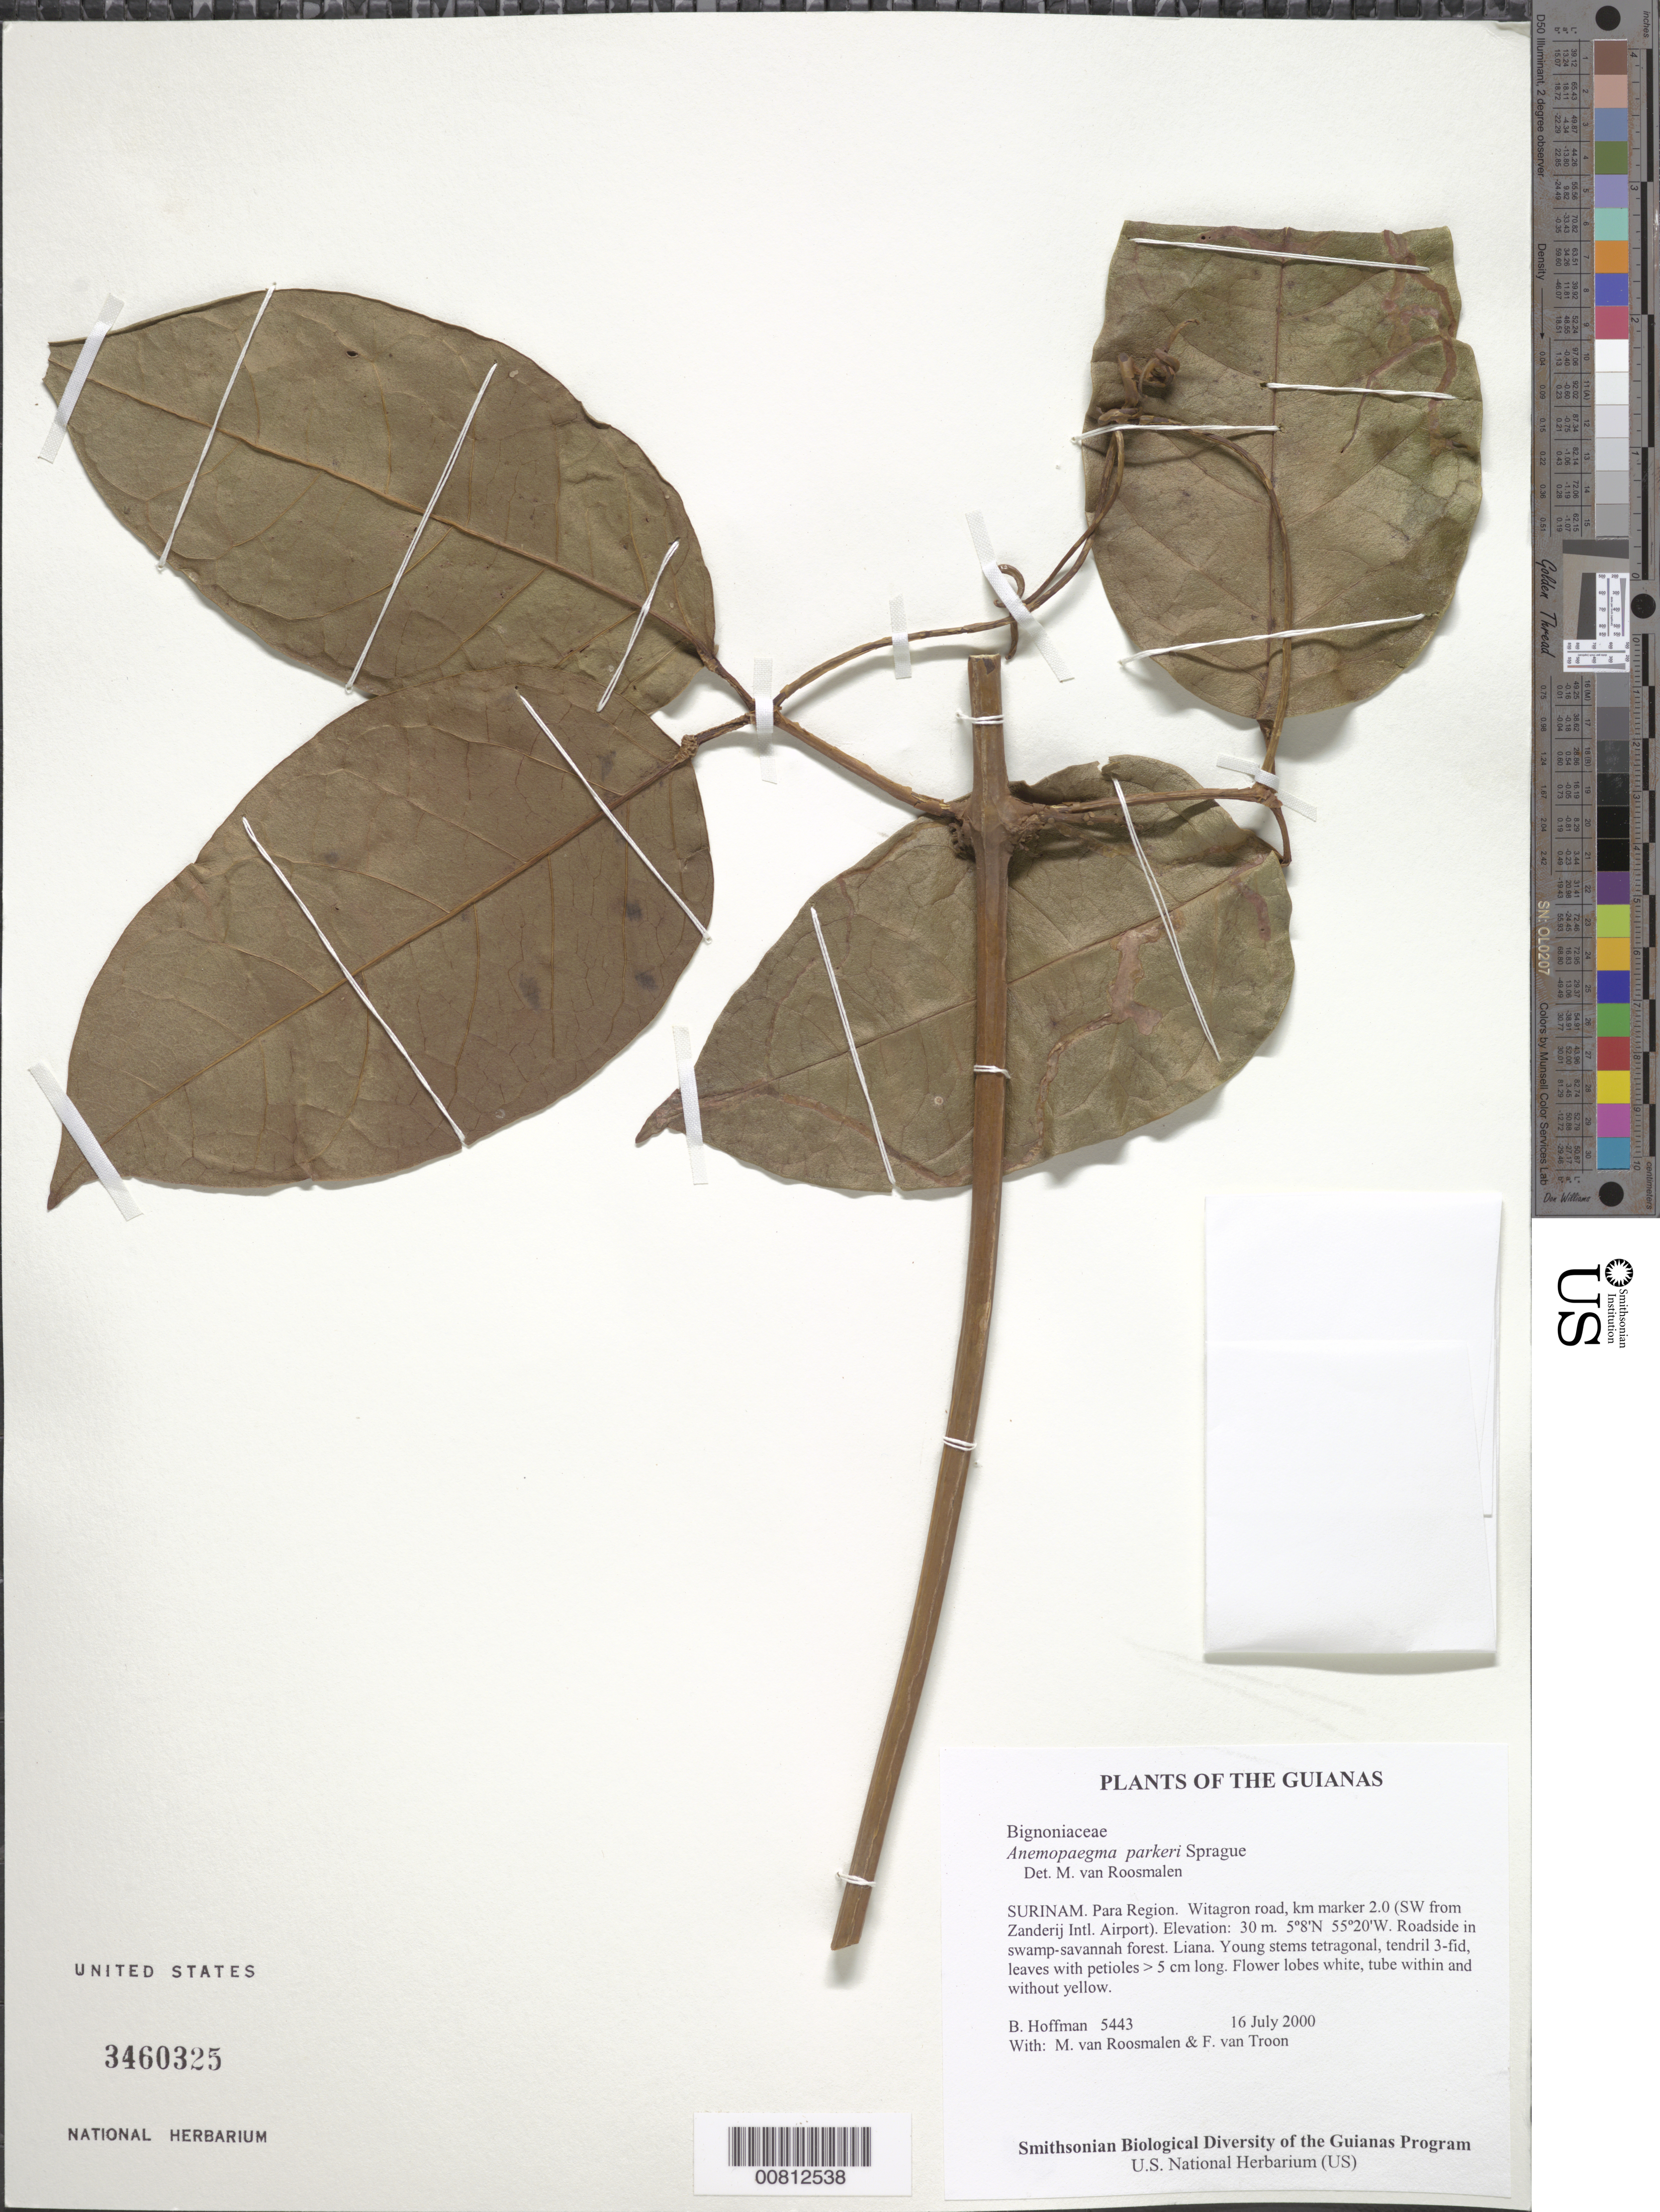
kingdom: Plantae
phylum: Tracheophyta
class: Magnoliopsida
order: Lamiales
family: Bignoniaceae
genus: Anemopaegma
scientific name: Anemopaegma parkeri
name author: Sprague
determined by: Roosmalen, M. van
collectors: B. Hoffman, M. Roosmalen & F. Van Troon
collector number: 5443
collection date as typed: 16 July 2000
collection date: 2000-07-16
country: Suriname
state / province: Para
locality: Witagron road, km marker 2.0 (SW from Zanderij Intl. Airport)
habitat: Roadside in swamp-savanna forest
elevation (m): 30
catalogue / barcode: US 3460325